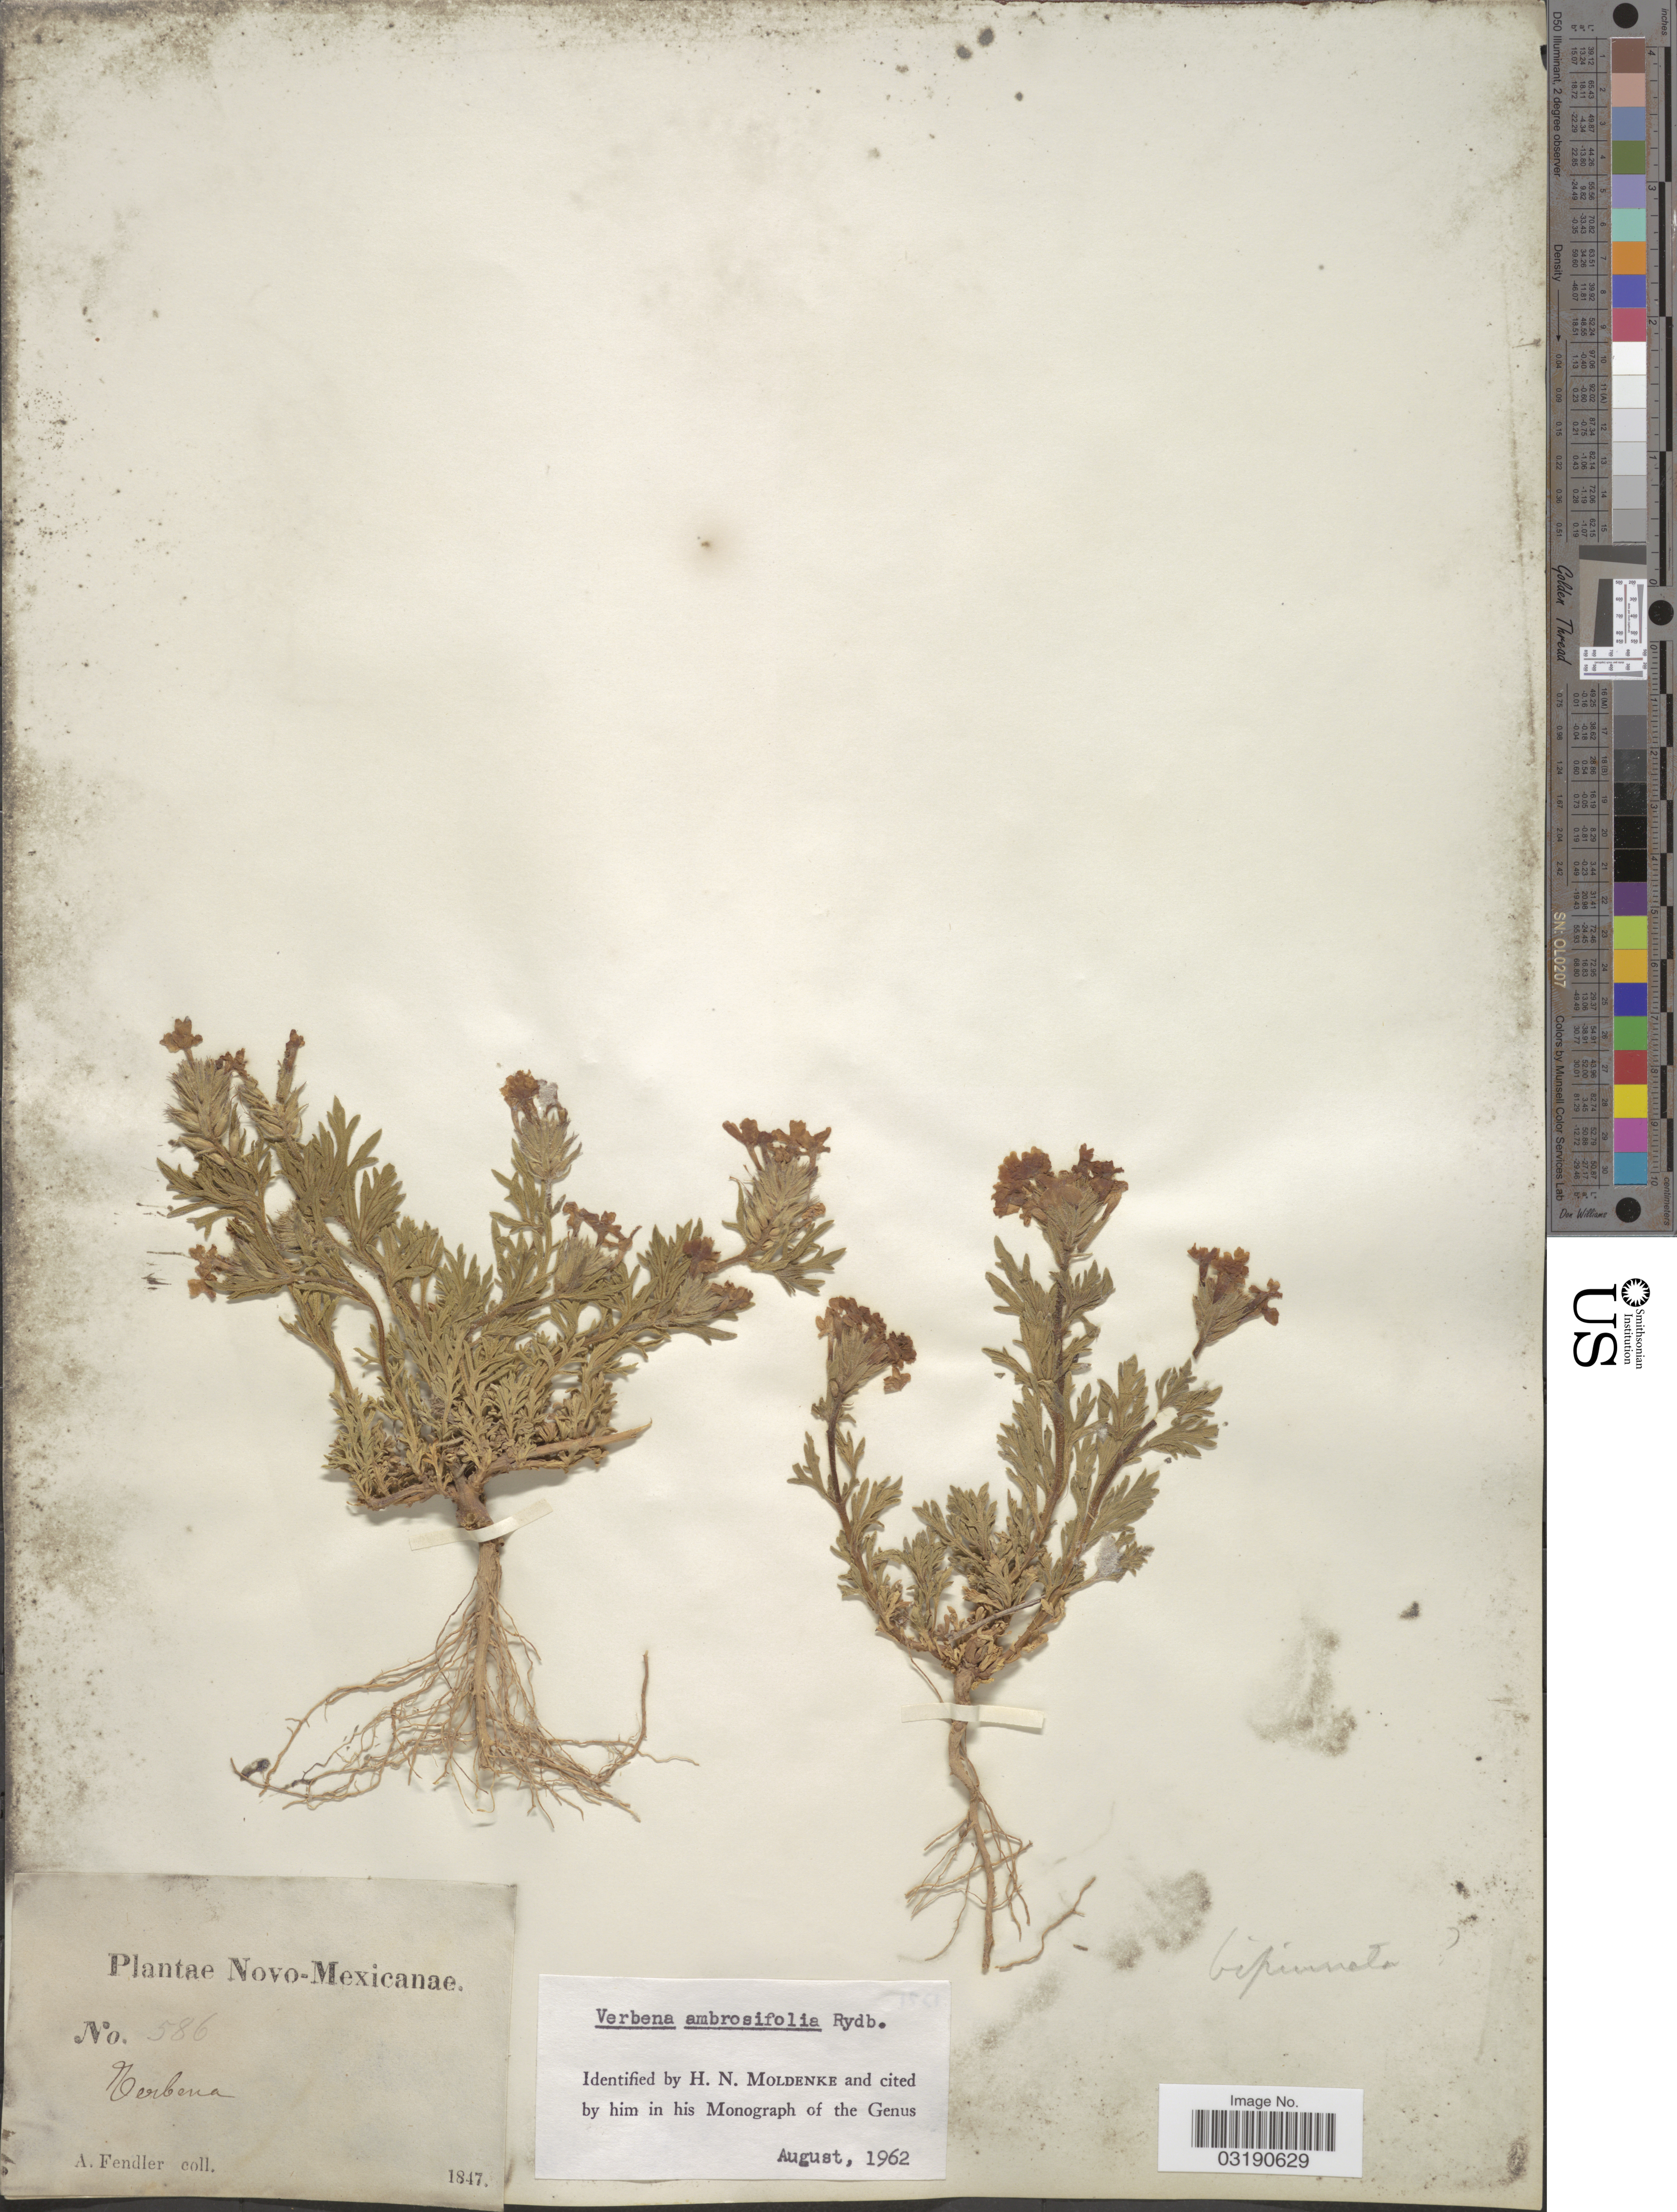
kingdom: Plantae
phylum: Tracheophyta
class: Magnoliopsida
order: Lamiales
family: Verbenaceae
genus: Verbena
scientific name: Verbena ambrosiifolia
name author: Rydb. ex Small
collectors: A. Fendler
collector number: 586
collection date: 1847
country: United States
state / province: New Mexico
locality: Novo-Mexicanae.